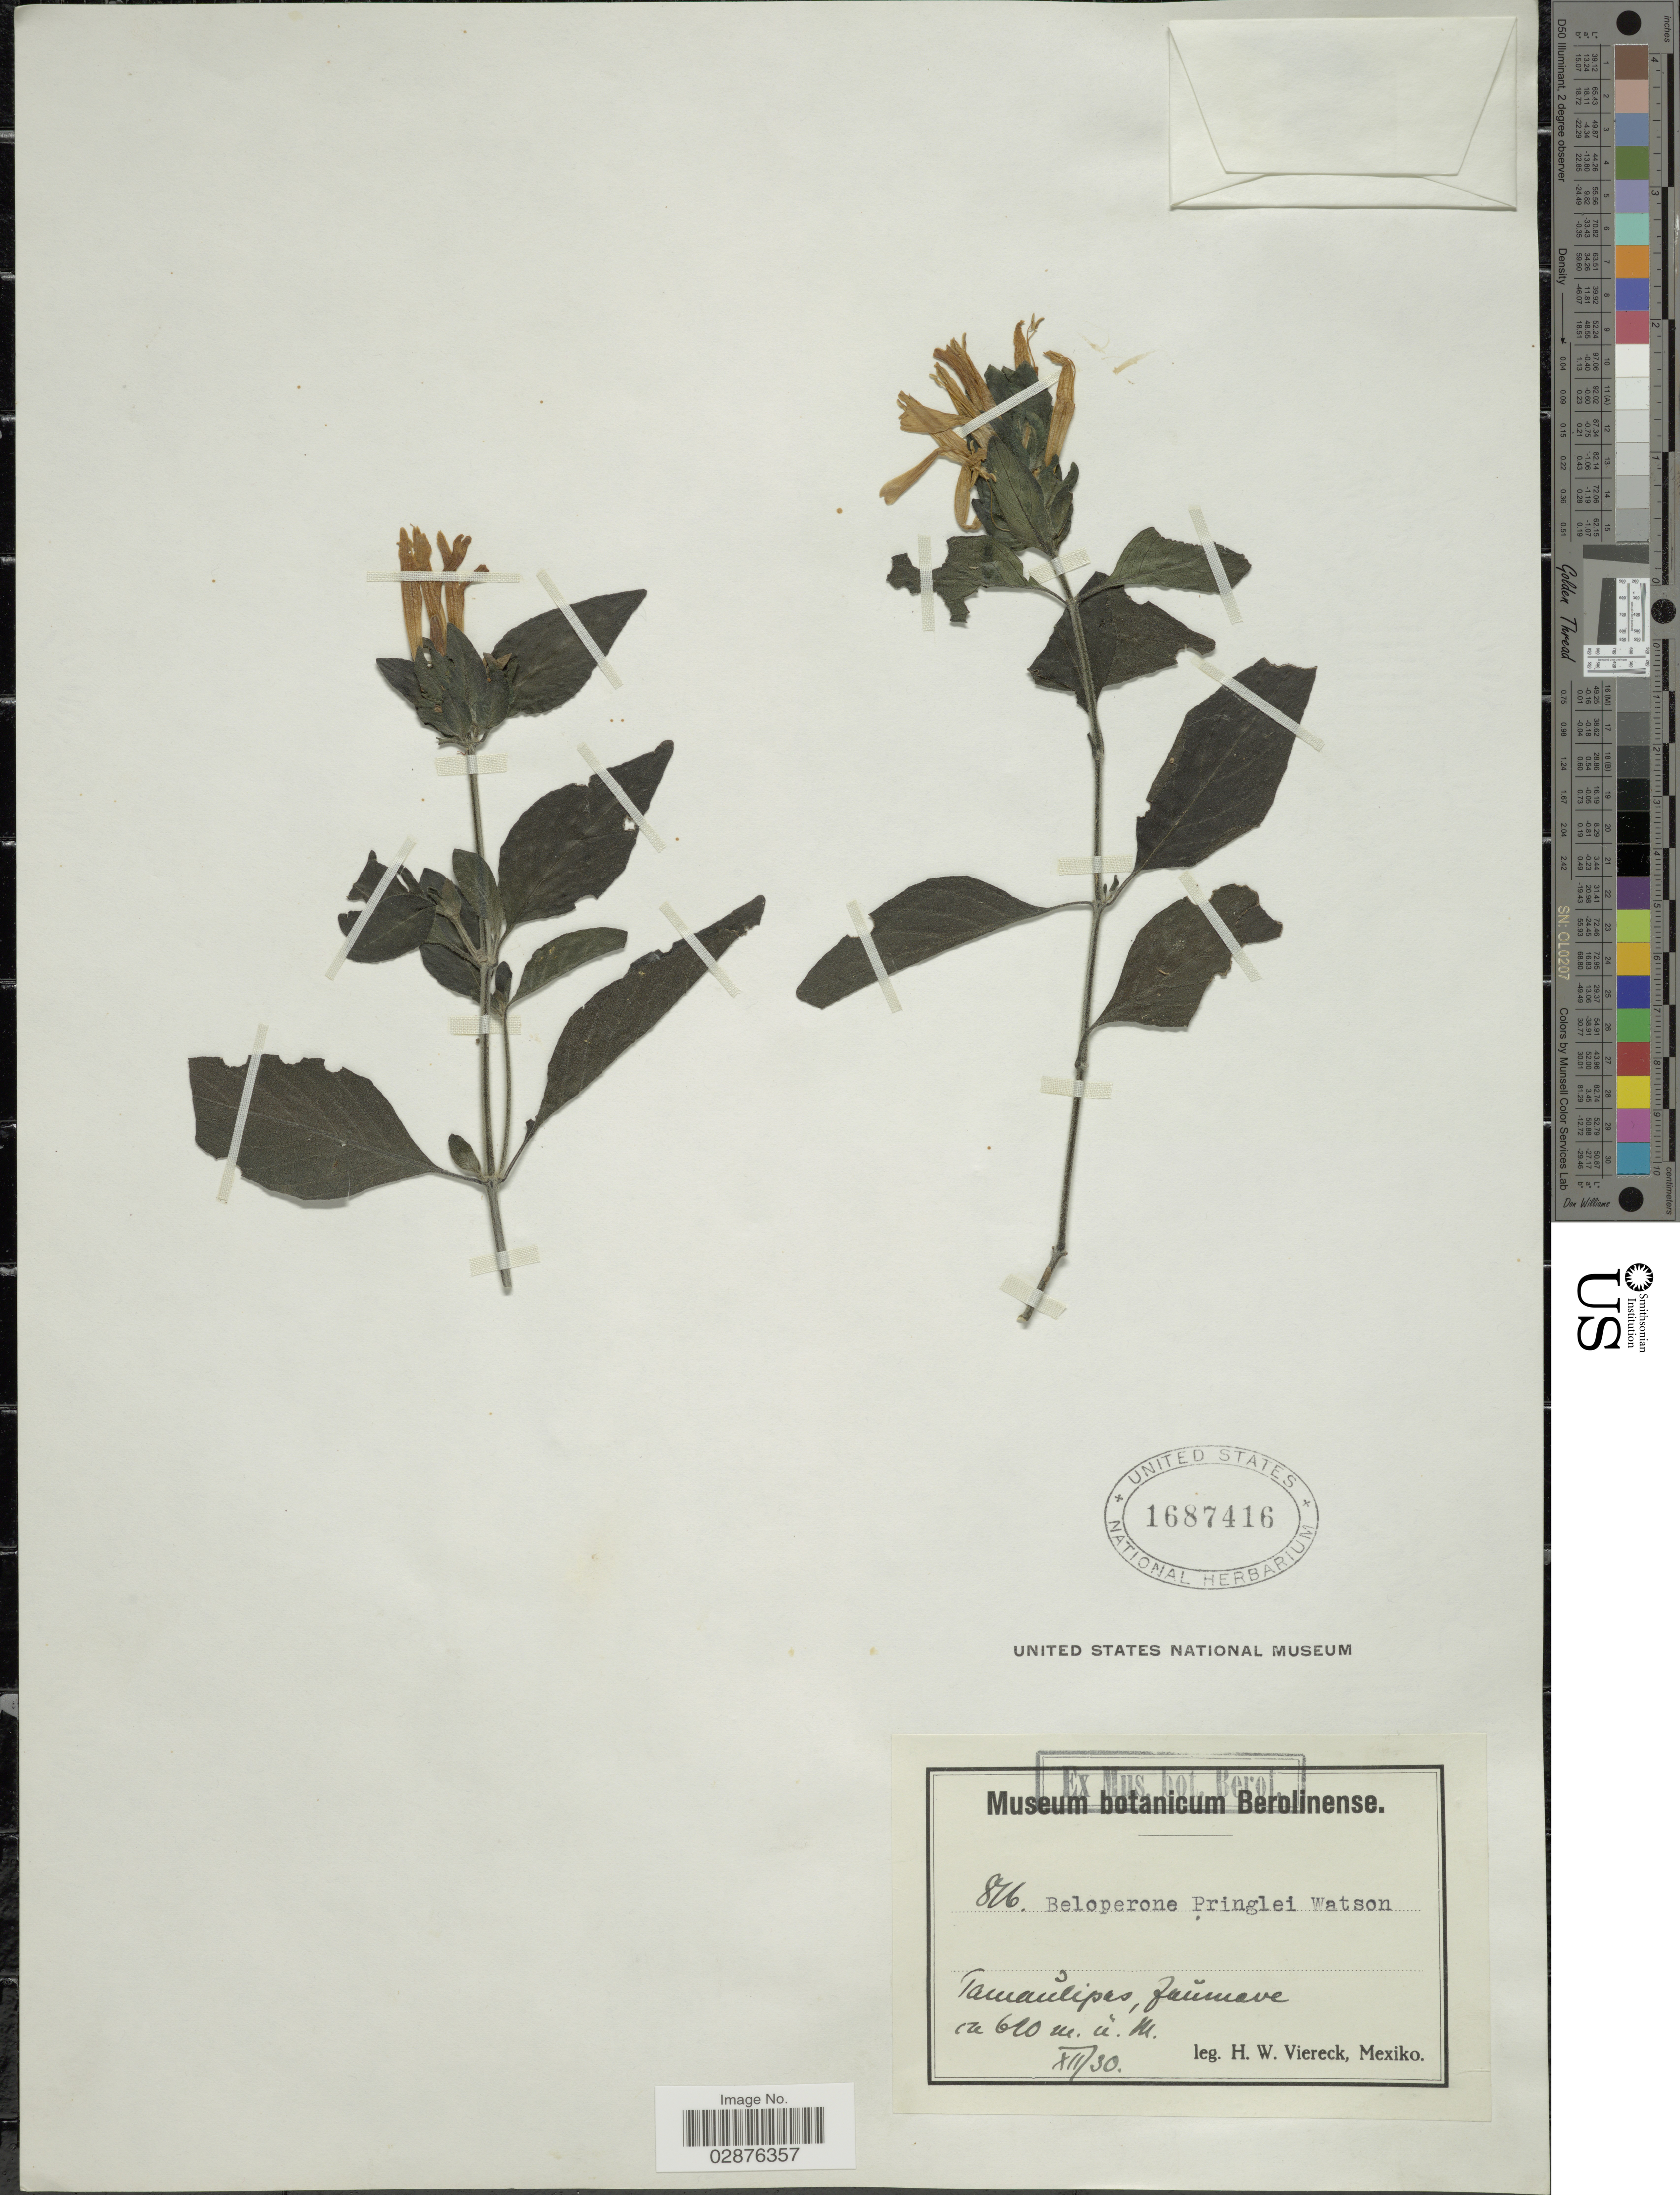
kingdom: Plantae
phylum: Tracheophyta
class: Magnoliopsida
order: Lamiales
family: Acanthaceae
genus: Justicia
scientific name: Justicia fulvicoma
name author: Schltdl. & Cham.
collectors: H. W. Viereck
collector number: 876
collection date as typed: Transcribed d/m/y: /12/30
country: Mexico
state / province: Tamaulipas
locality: Jaúmave.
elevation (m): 620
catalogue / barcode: US 1687416